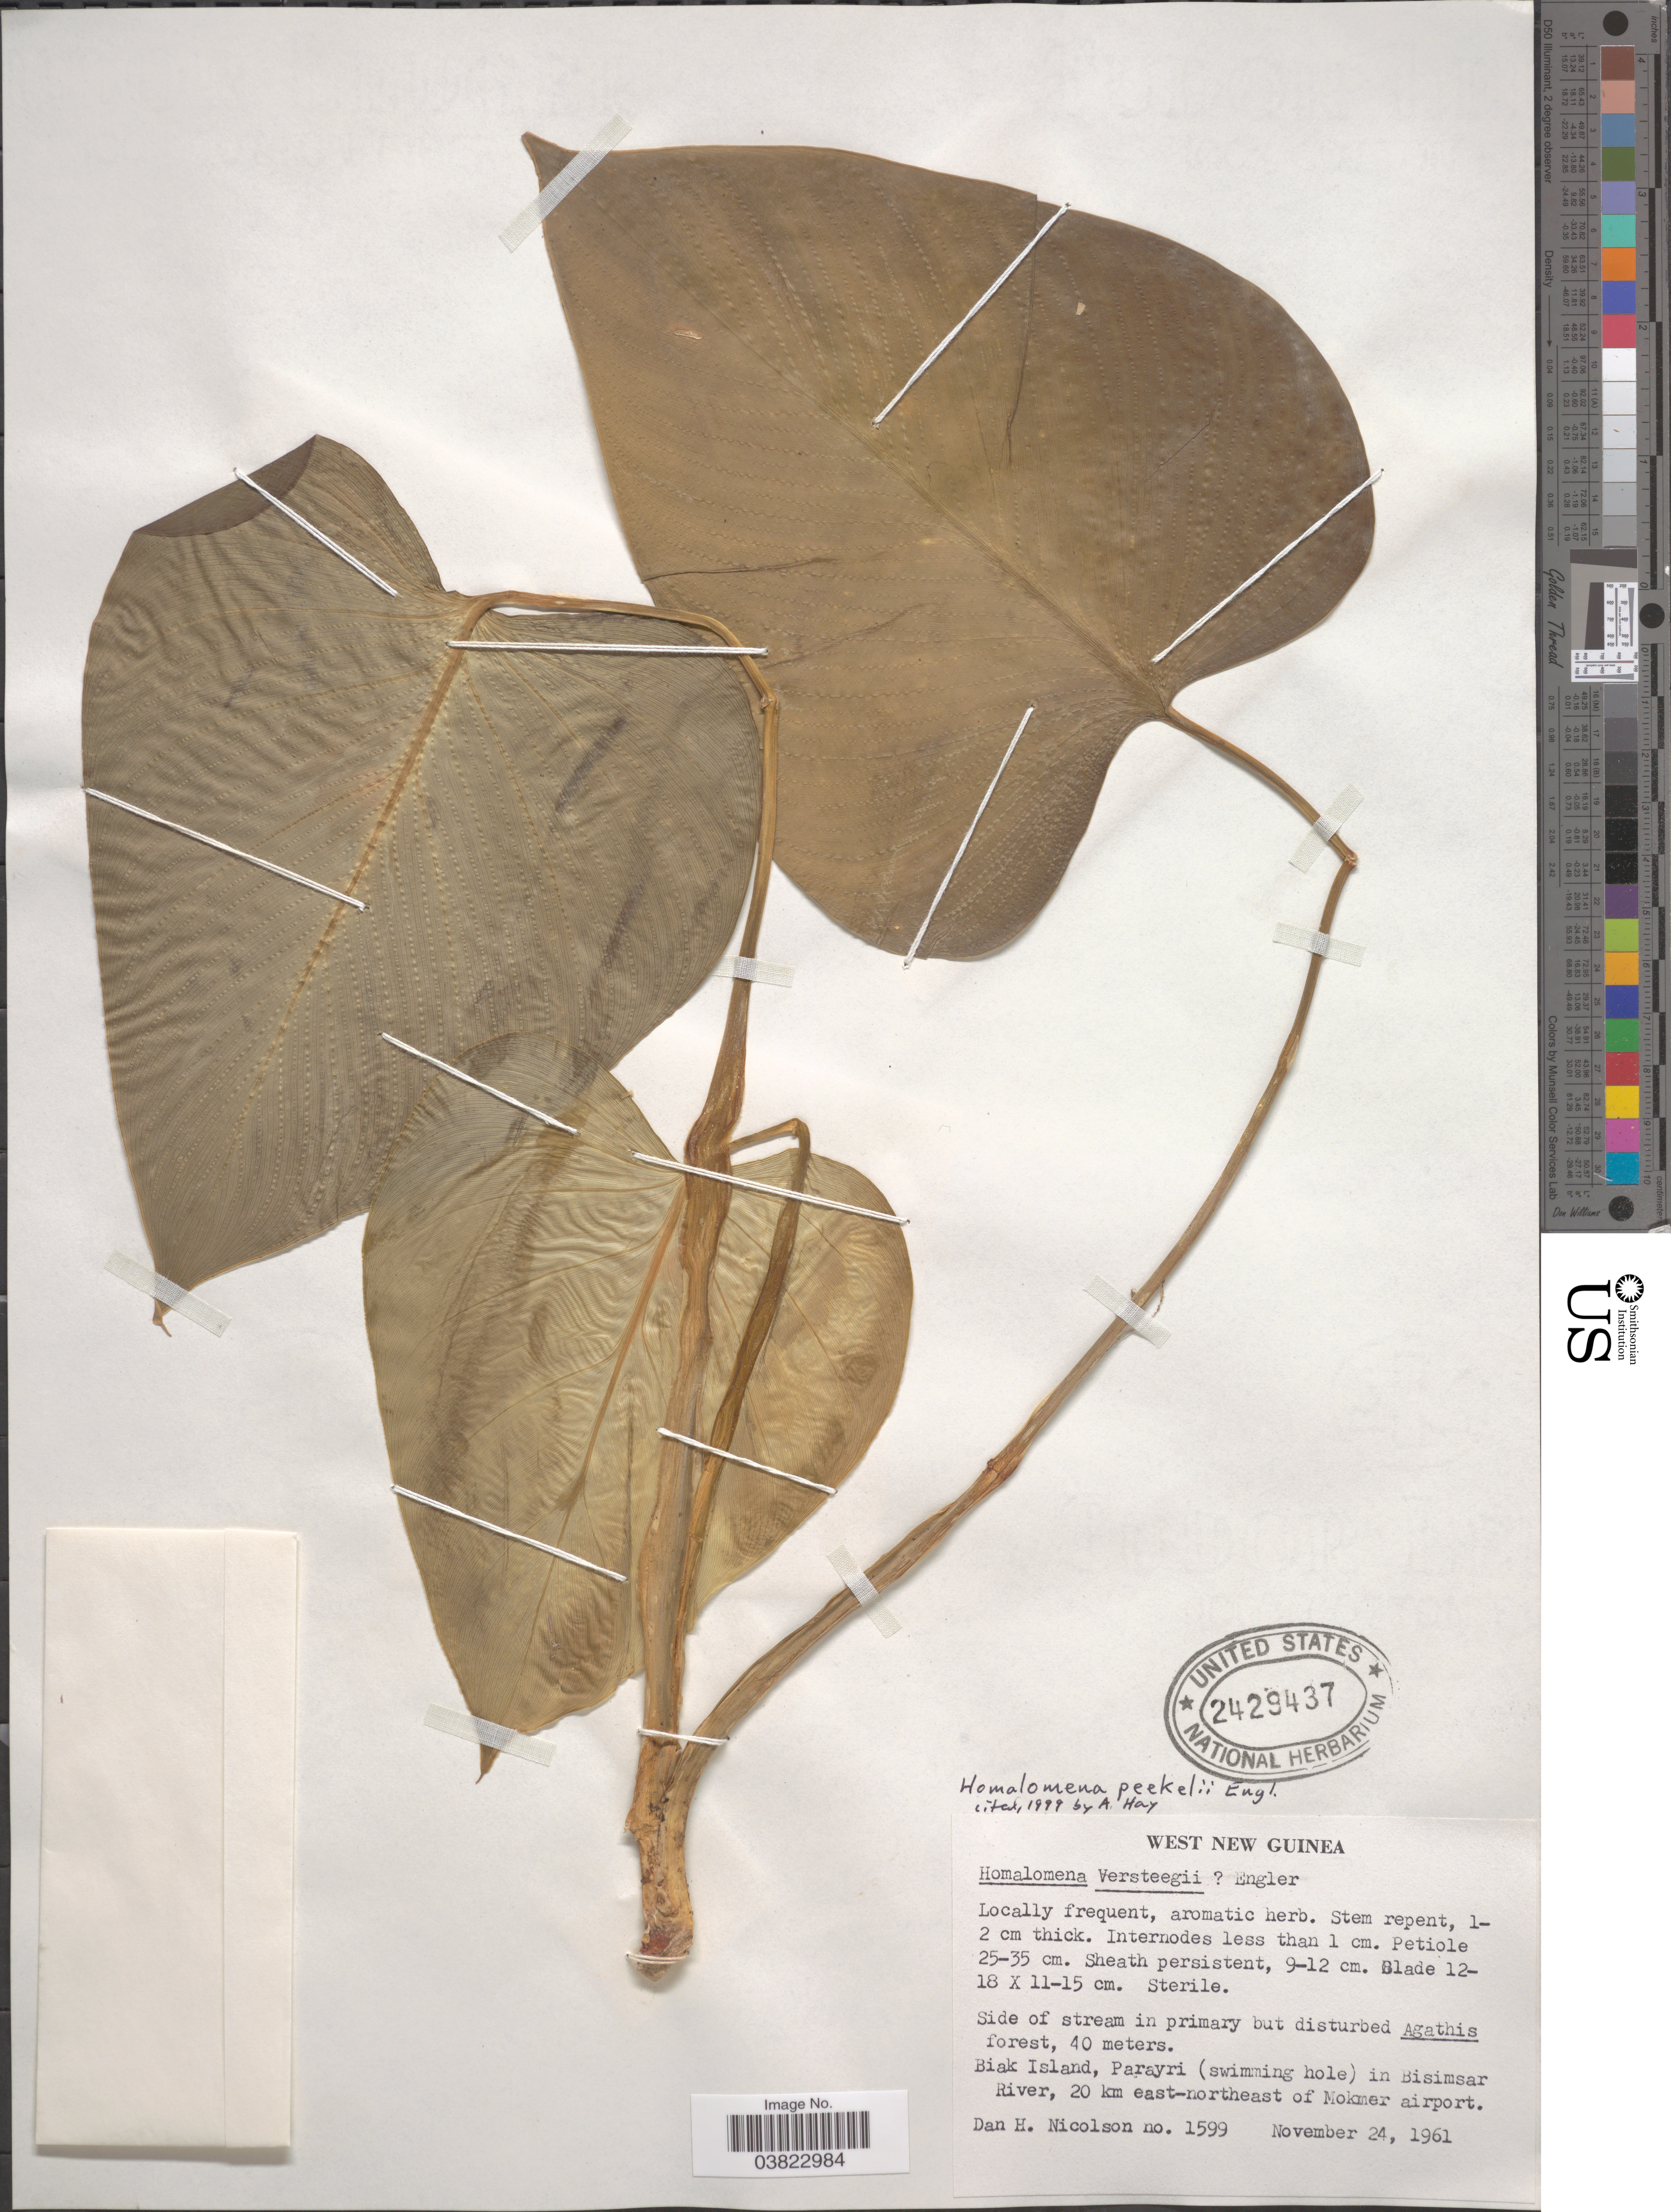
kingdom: Plantae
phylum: Tracheophyta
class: Liliopsida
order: Alismatales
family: Araceae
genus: Homalomena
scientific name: Homalomena peekelii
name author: Engl.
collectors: D. H. Nicolson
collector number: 1599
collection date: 1961-11-24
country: Indonesia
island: New Guinea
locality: West New Guinea. Biak Island, Parayri (swimming hole) in Bisimsar River, 20 km east-northeast of Mokmer airport.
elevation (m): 40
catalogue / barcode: US 2429437